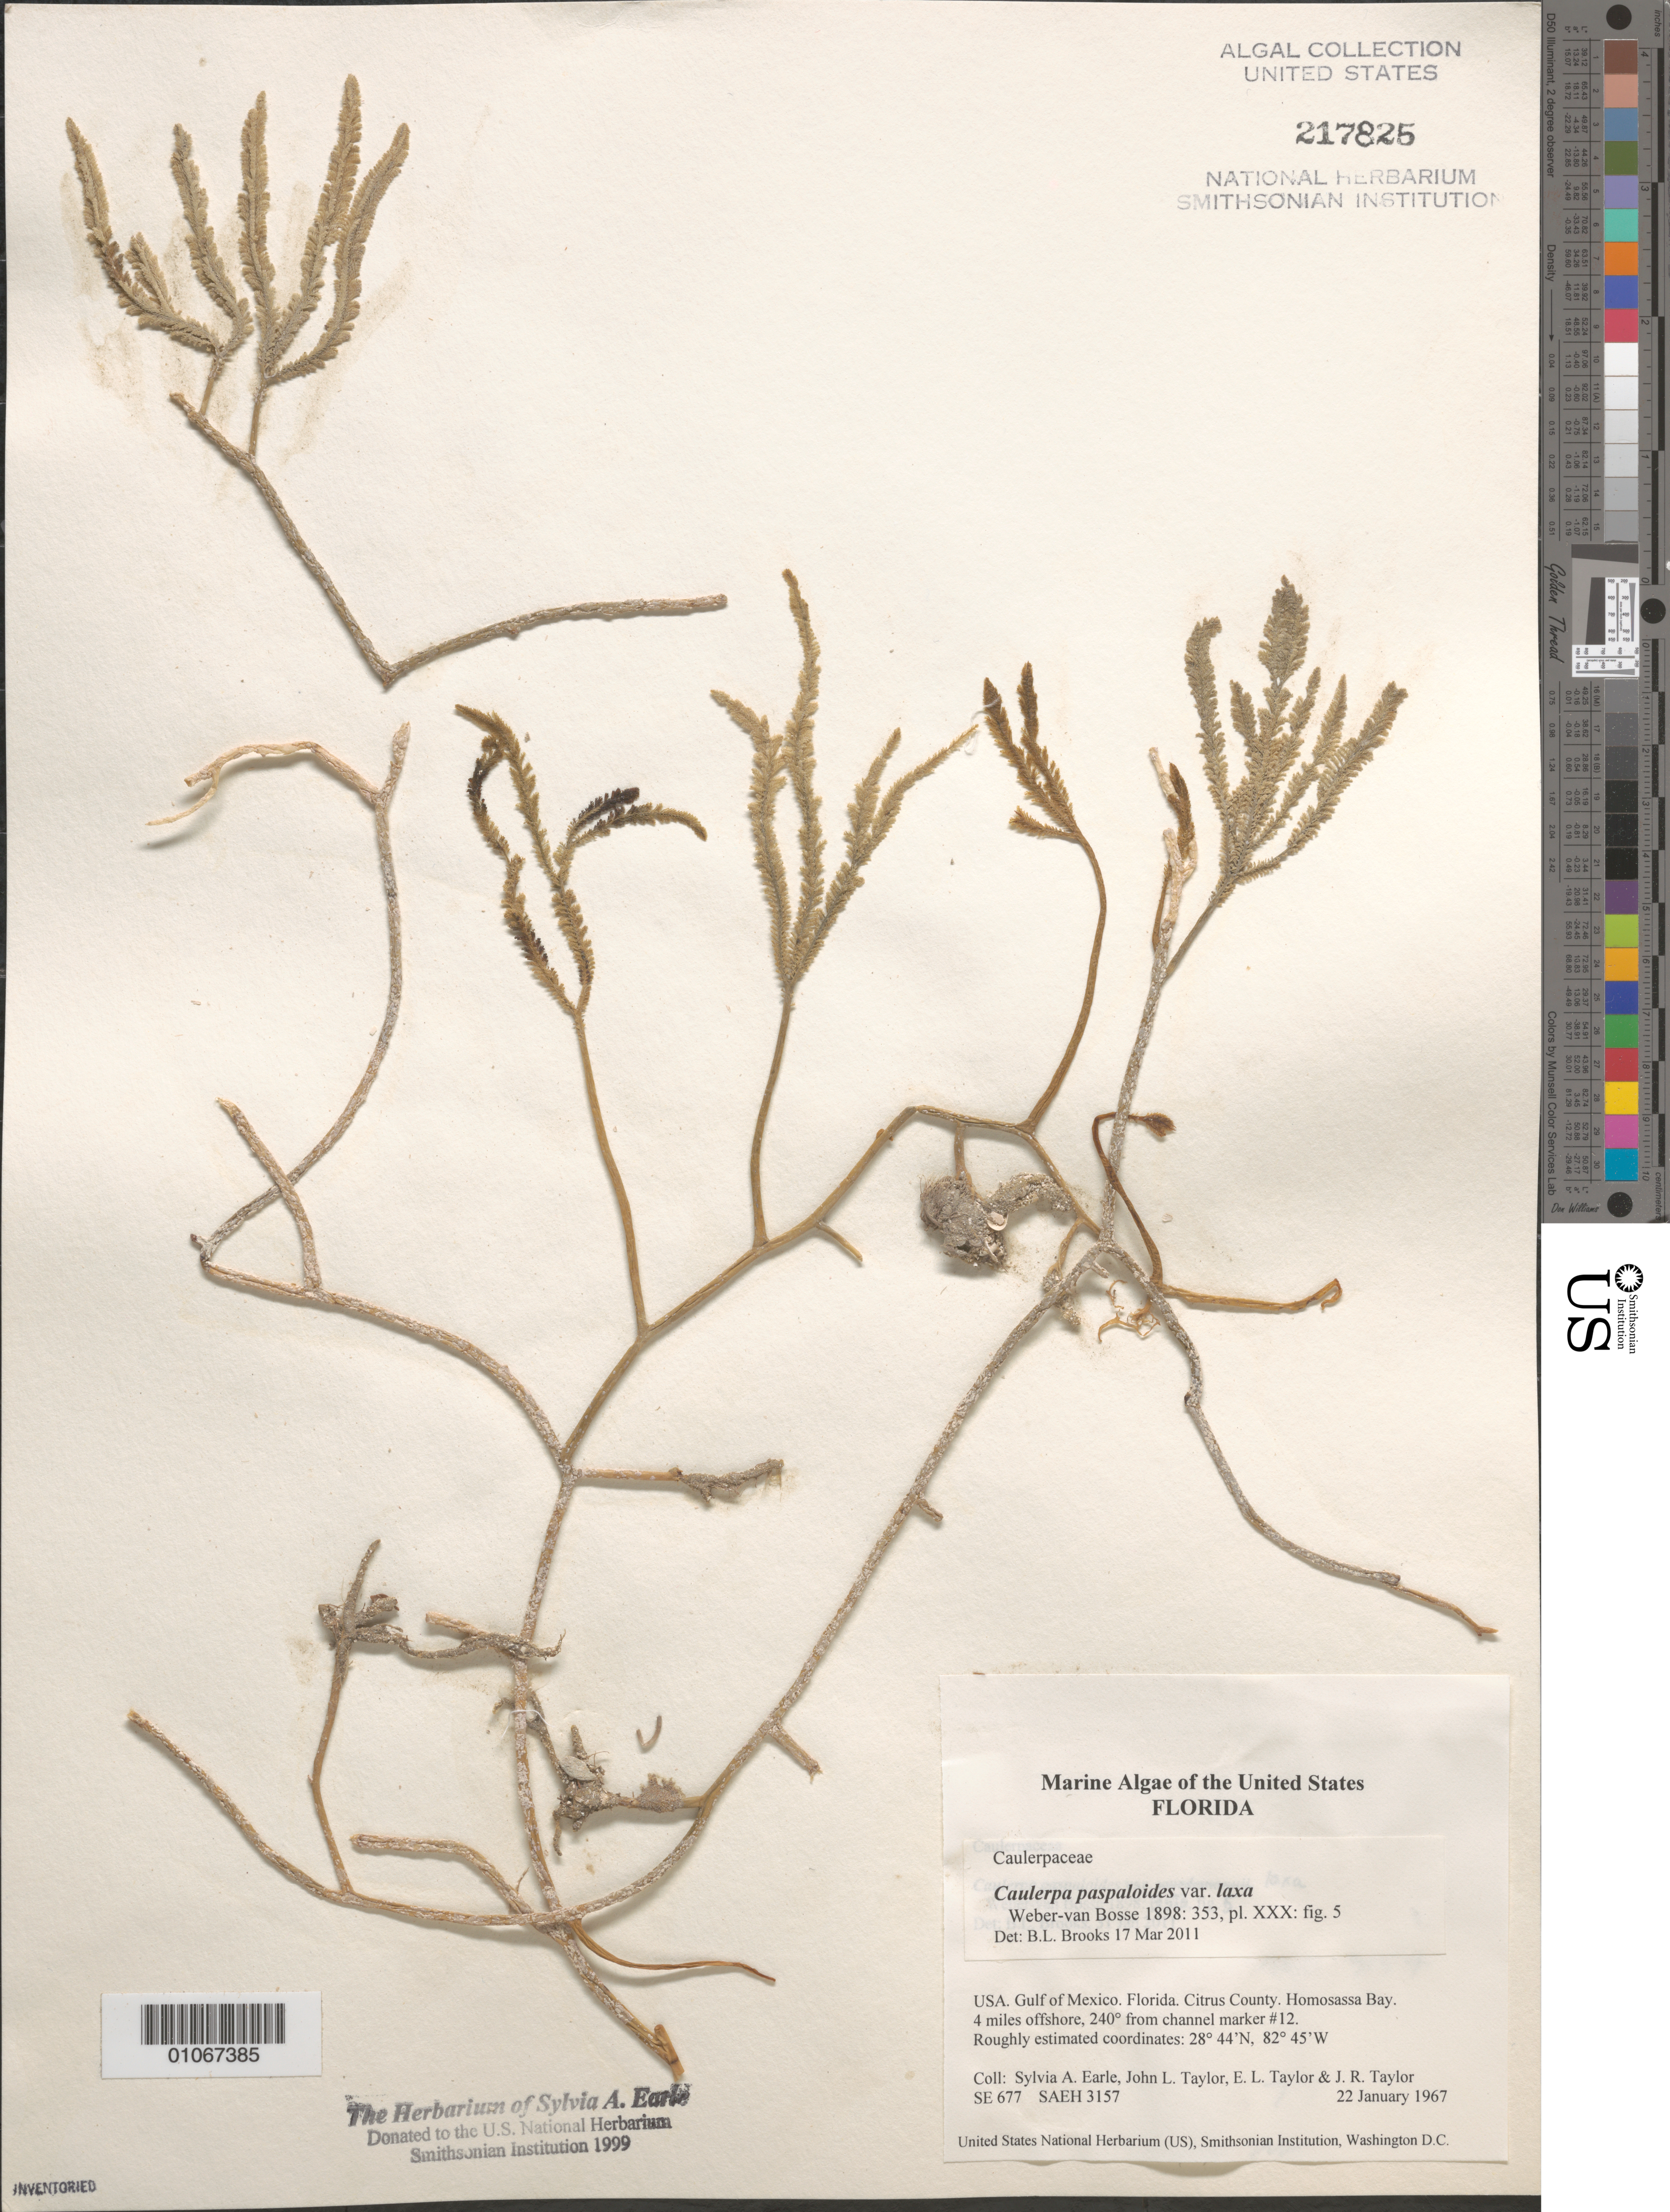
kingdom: Plantae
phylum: Chlorophyta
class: Ulvophyceae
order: Bryopsidales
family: Caulerpaceae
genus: Caulerpa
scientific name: Caulerpa paspaloides var. laxa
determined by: Brooks, B. L., (BOT), Smithsonian Institution - National Museum of Natural History (UNITED STATES)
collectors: S. A. Earle, J. L. Taylor, E. L. Taylor & J. R. Taylor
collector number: SE 677 & SAEH 3157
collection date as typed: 22 Jan 1967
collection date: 1967-01-22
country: United States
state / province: Florida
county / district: Citrus County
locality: Gulf of Mexico, Homosassa Bay, 4 miles offshore, 240 degrees from channel marker #12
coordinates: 28 44'N, 82 45'W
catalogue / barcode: US 217825